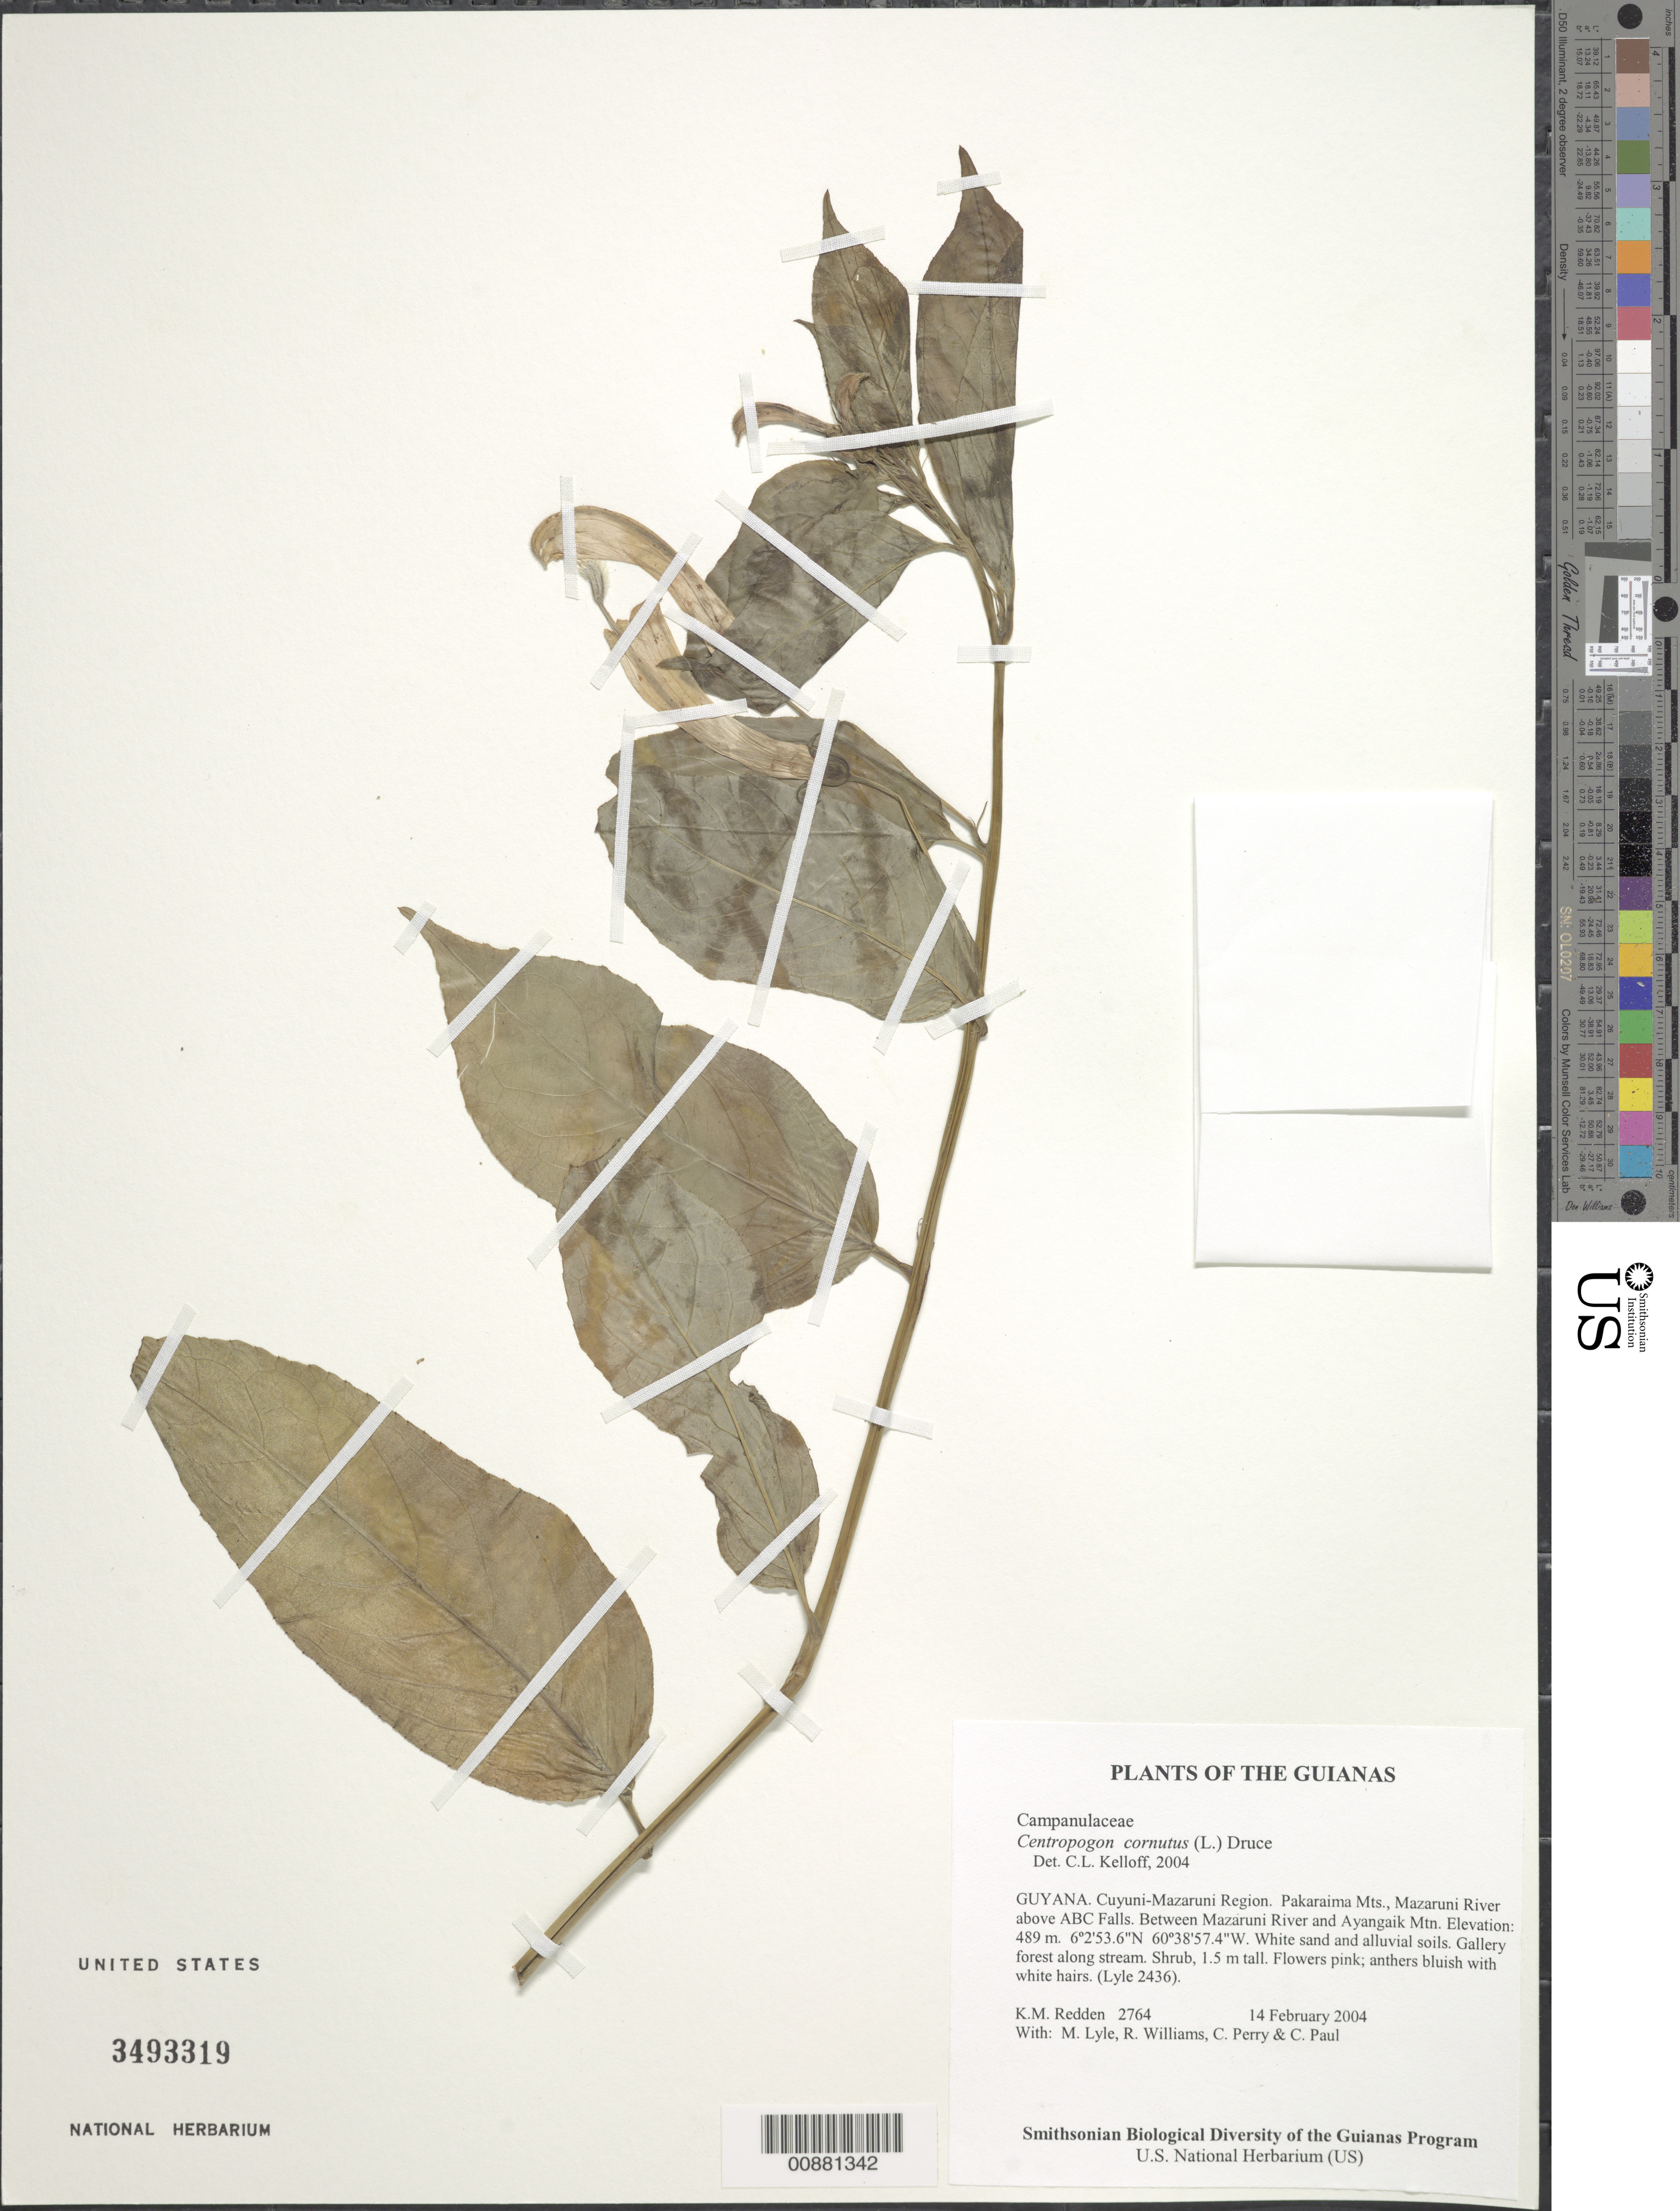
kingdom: Plantae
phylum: Tracheophyta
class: Magnoliopsida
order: Asterales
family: Campanulaceae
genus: Centropogon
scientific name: Centropogon cornutus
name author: (L.) Druce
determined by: Kelloff, Carol L., (US), Smithsonian Institution - National Museum of Natural History (UNITED STATES)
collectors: K. M. Redden, M. Lyle, R. Williams, C. Perry & C. Paul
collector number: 2764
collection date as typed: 14 February 2004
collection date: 2004-02-14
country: Guyana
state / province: Cuyuni-Mazaruni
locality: Pakaraima Mts., Mazaruni River above ABC Falls. Between Mazaruni River and Ayangaik Mtn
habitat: White sand and alluvial soils. Gallery forest along stream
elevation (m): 489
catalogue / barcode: US 3493319